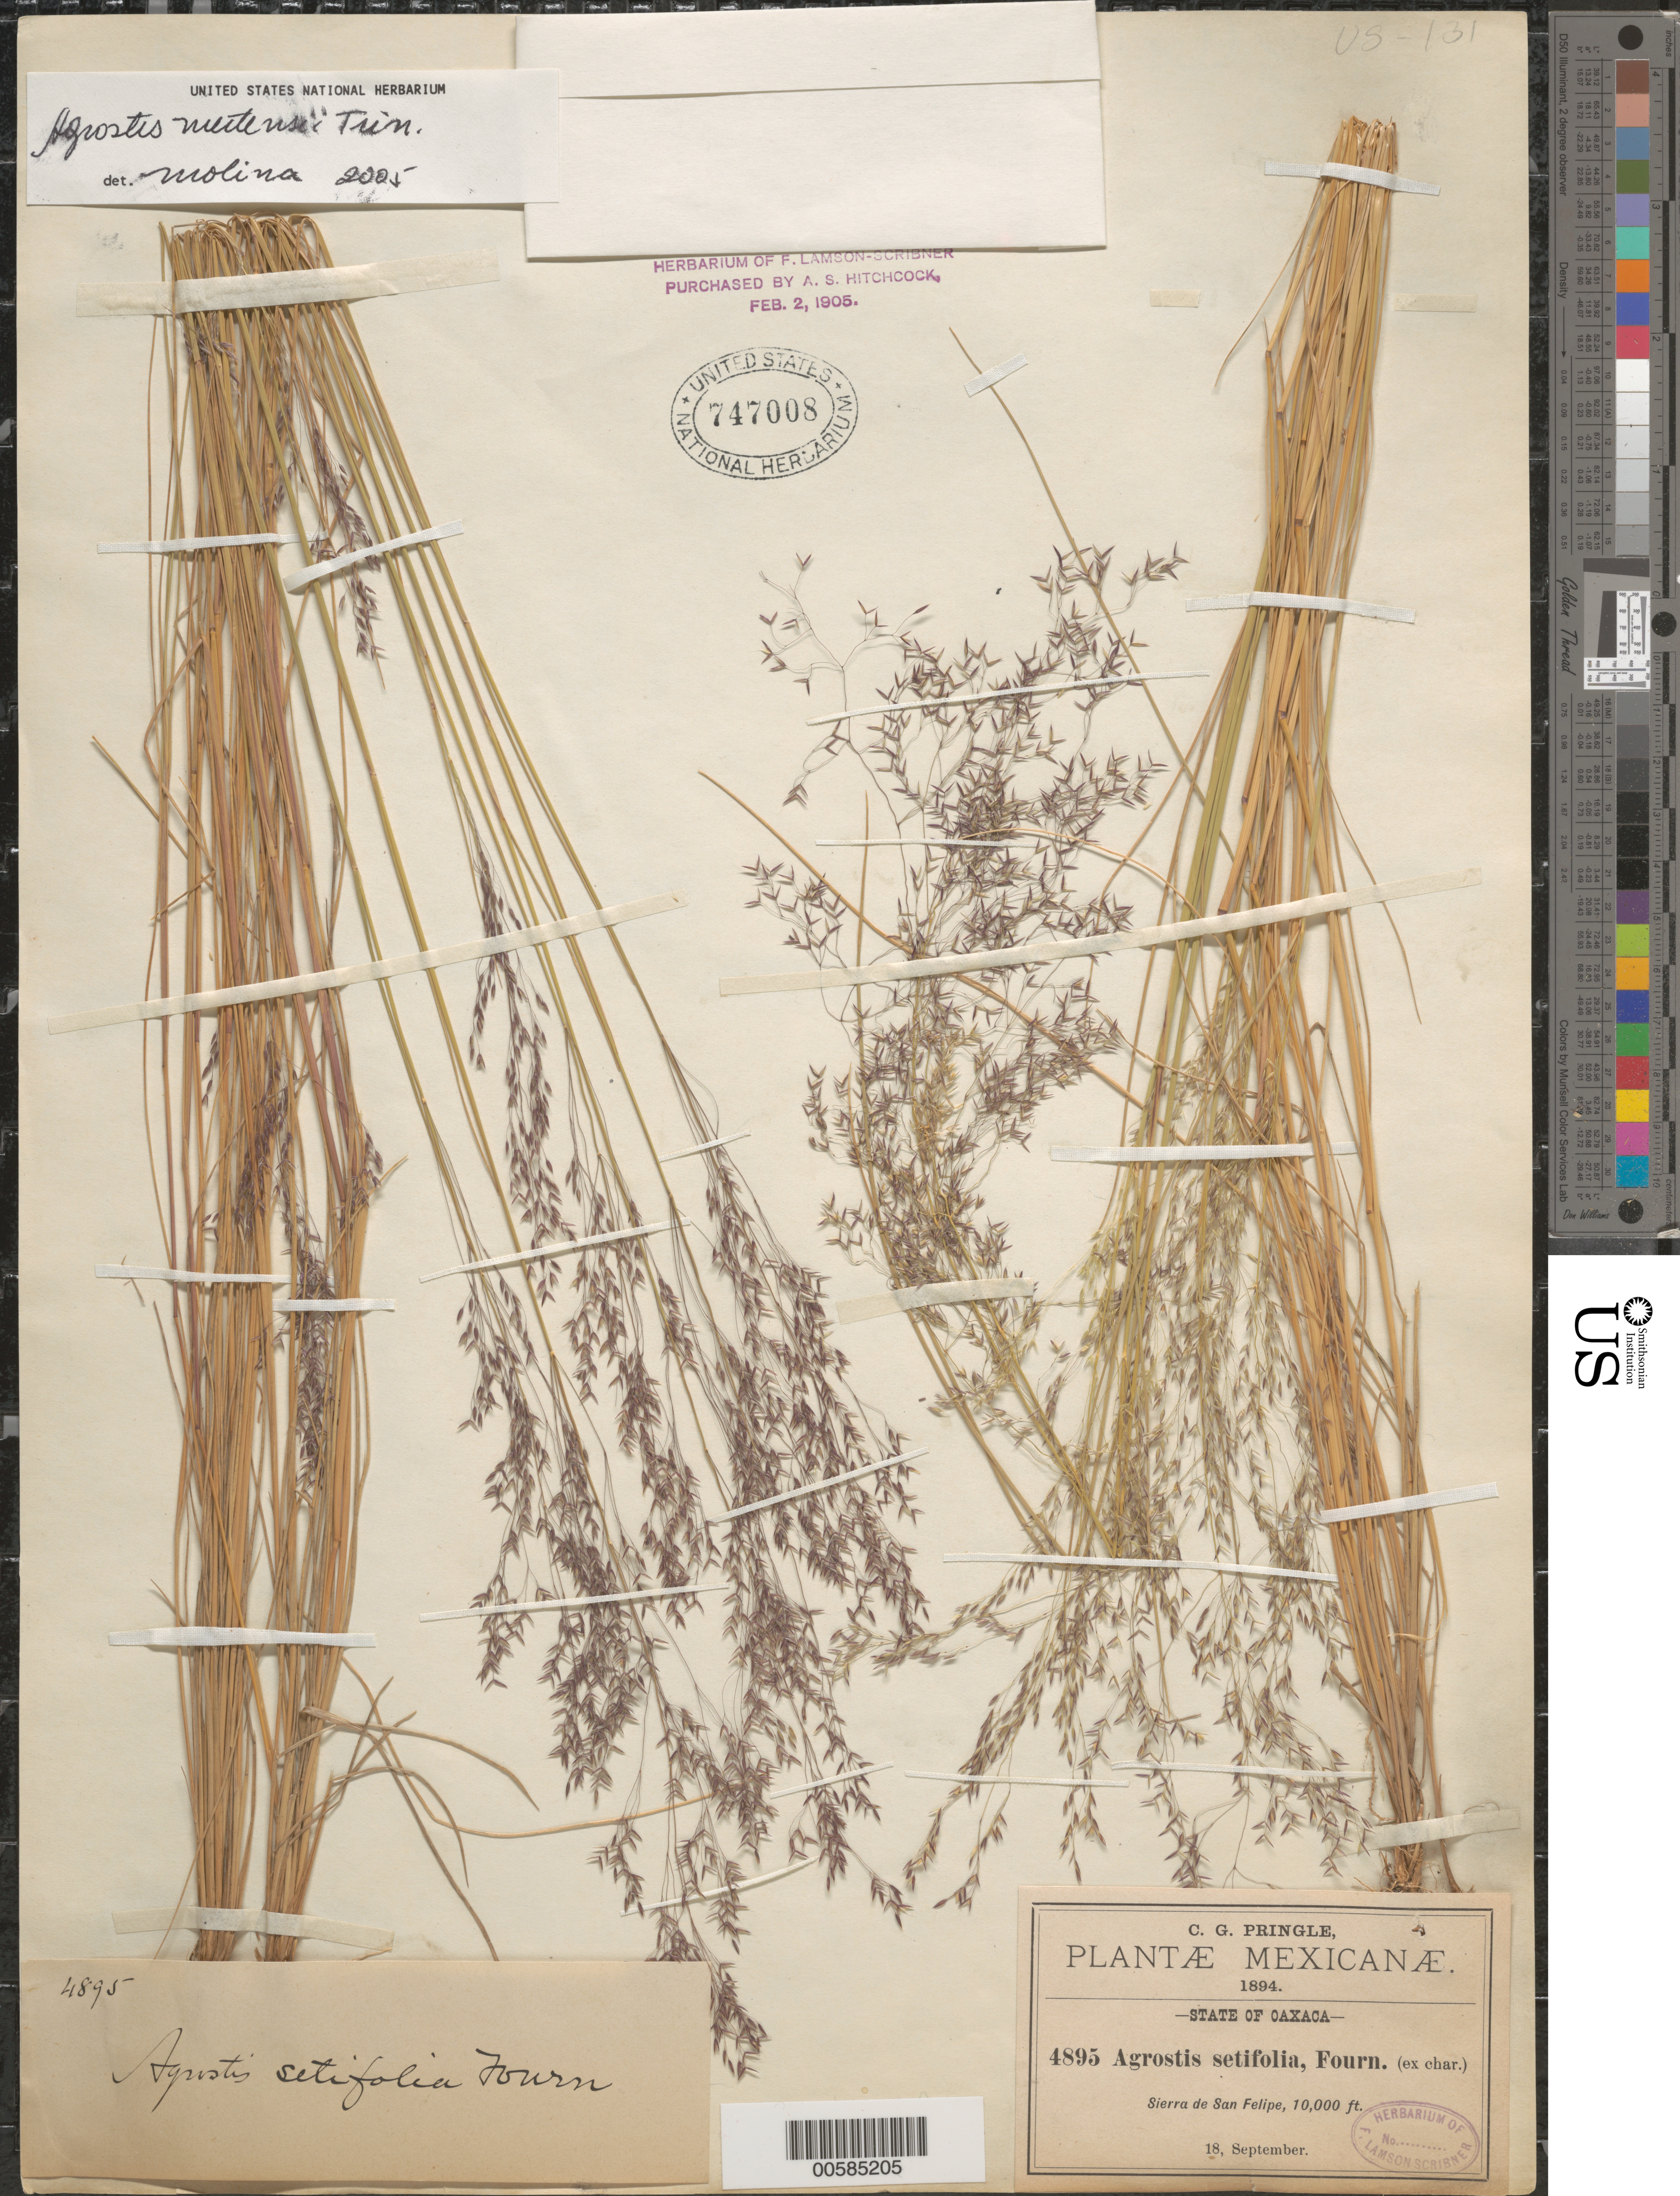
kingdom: Plantae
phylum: Tracheophyta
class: Liliopsida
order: Poales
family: Poaceae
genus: Agrostis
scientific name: Agrostis mertensii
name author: Trin.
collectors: C. G. Pringle et al.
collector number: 4895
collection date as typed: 18 Sep 1894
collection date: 1894-09-18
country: Mexico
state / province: Oaxaca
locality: Sierra de San Felipe.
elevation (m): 3048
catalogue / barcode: US 747008